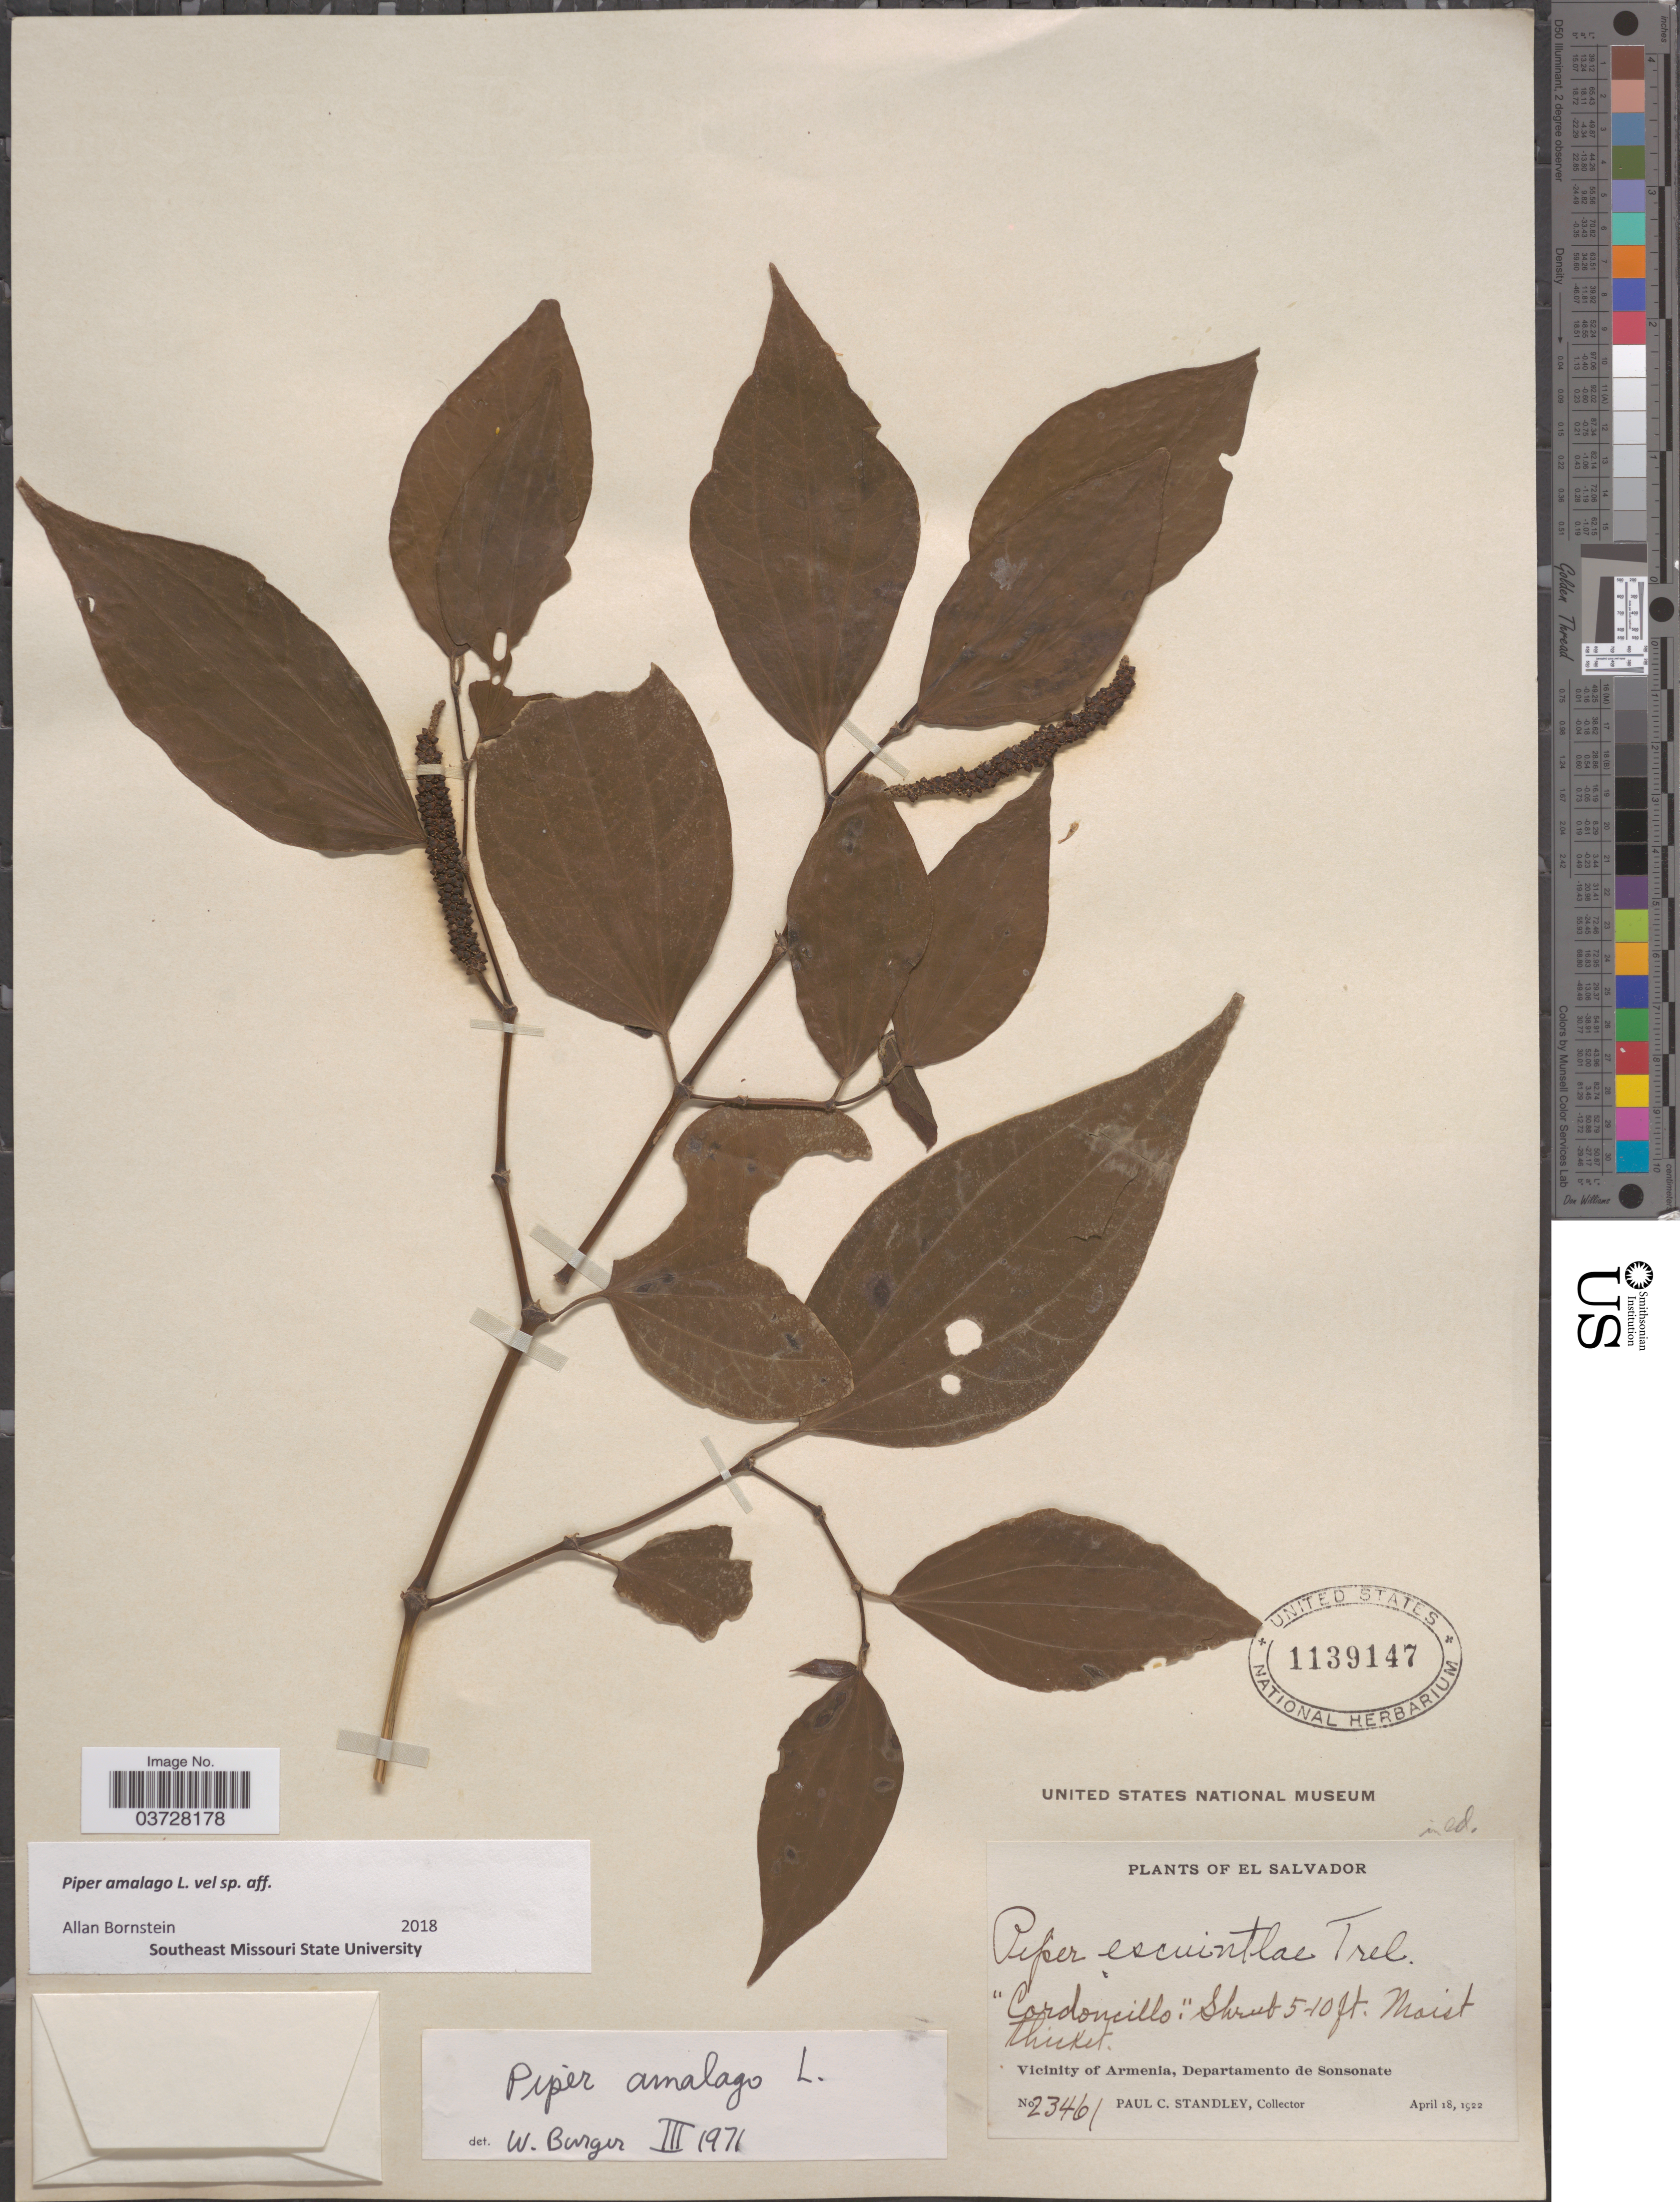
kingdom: Plantae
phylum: Tracheophyta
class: Magnoliopsida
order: Piperales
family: Piperaceae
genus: Piper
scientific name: Piper amalago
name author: L.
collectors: P. C. Standley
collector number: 23461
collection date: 1922-04-18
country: El Salvador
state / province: Sonsonate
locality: Vicinity of Armenia, Departamento de Sonsonate.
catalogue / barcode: US 1139147